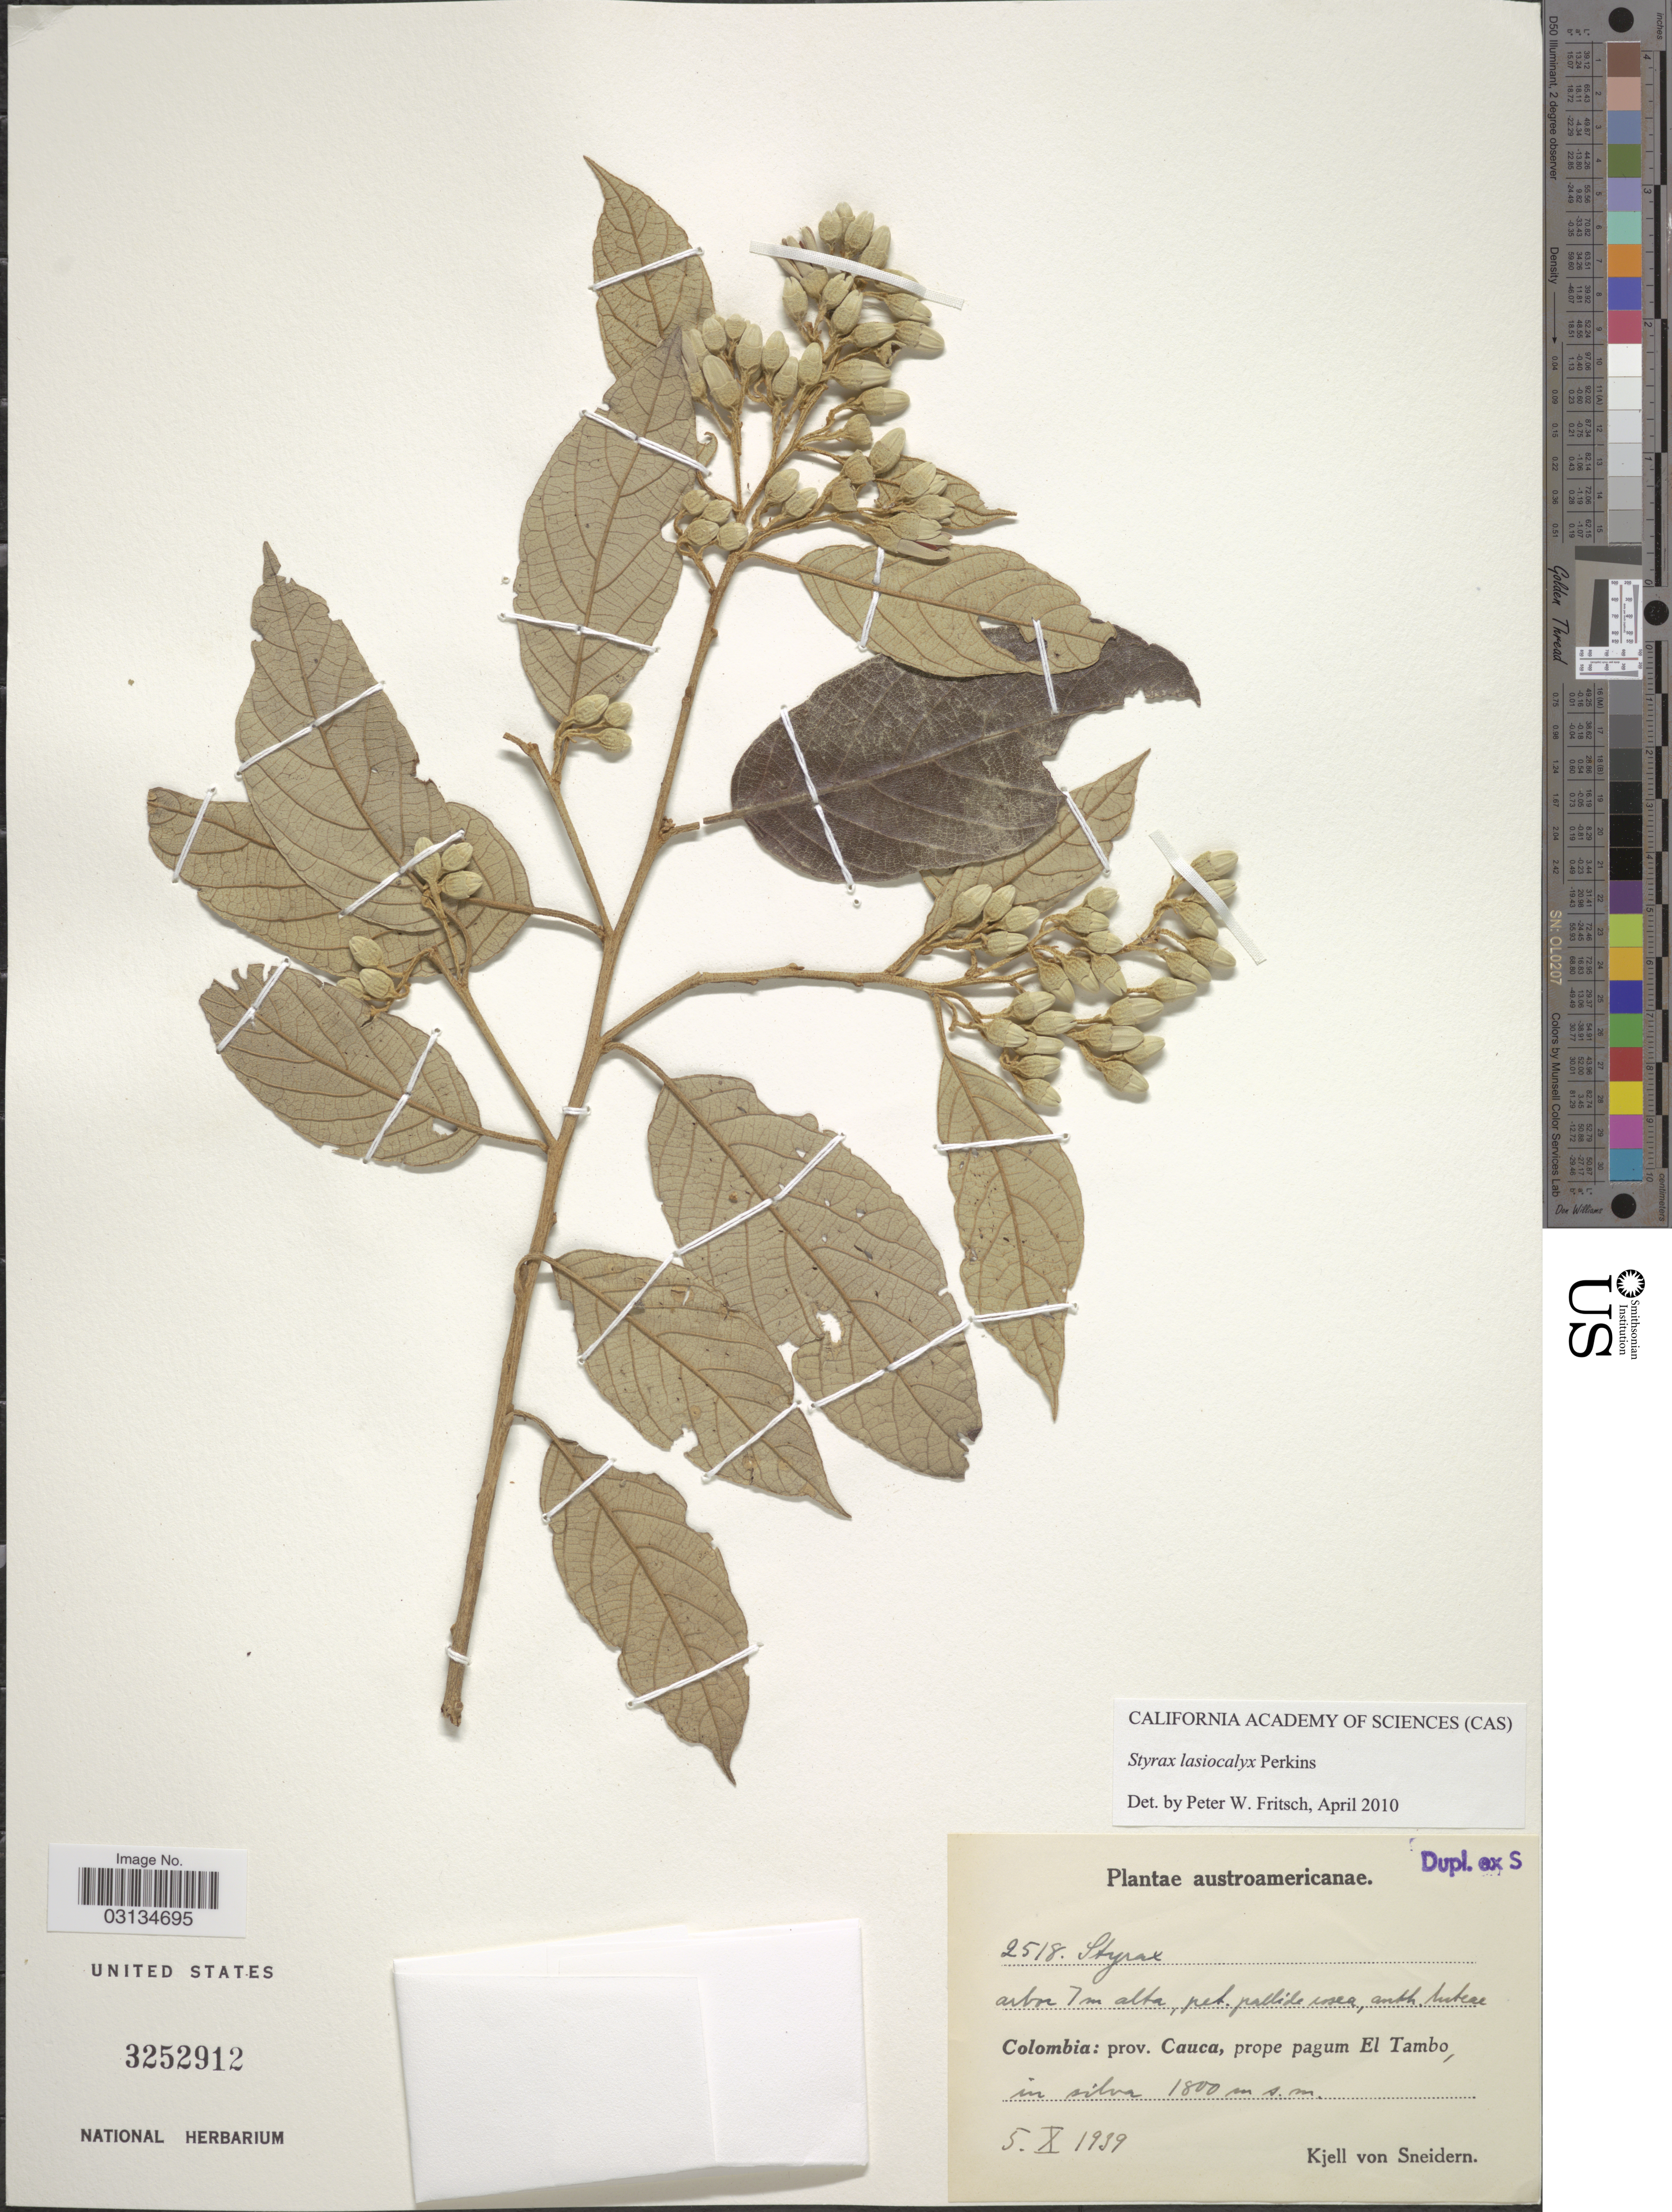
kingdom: Plantae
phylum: Tracheophyta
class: Magnoliopsida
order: Ericales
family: Styracaceae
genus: Styrax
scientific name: Styrax lasiocalyx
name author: Perkins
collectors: K. von Sneidern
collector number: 2518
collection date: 1939-10-05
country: Colombia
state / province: Cauca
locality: Prope pagum El Tambo.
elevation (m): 1800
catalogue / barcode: US 3252912